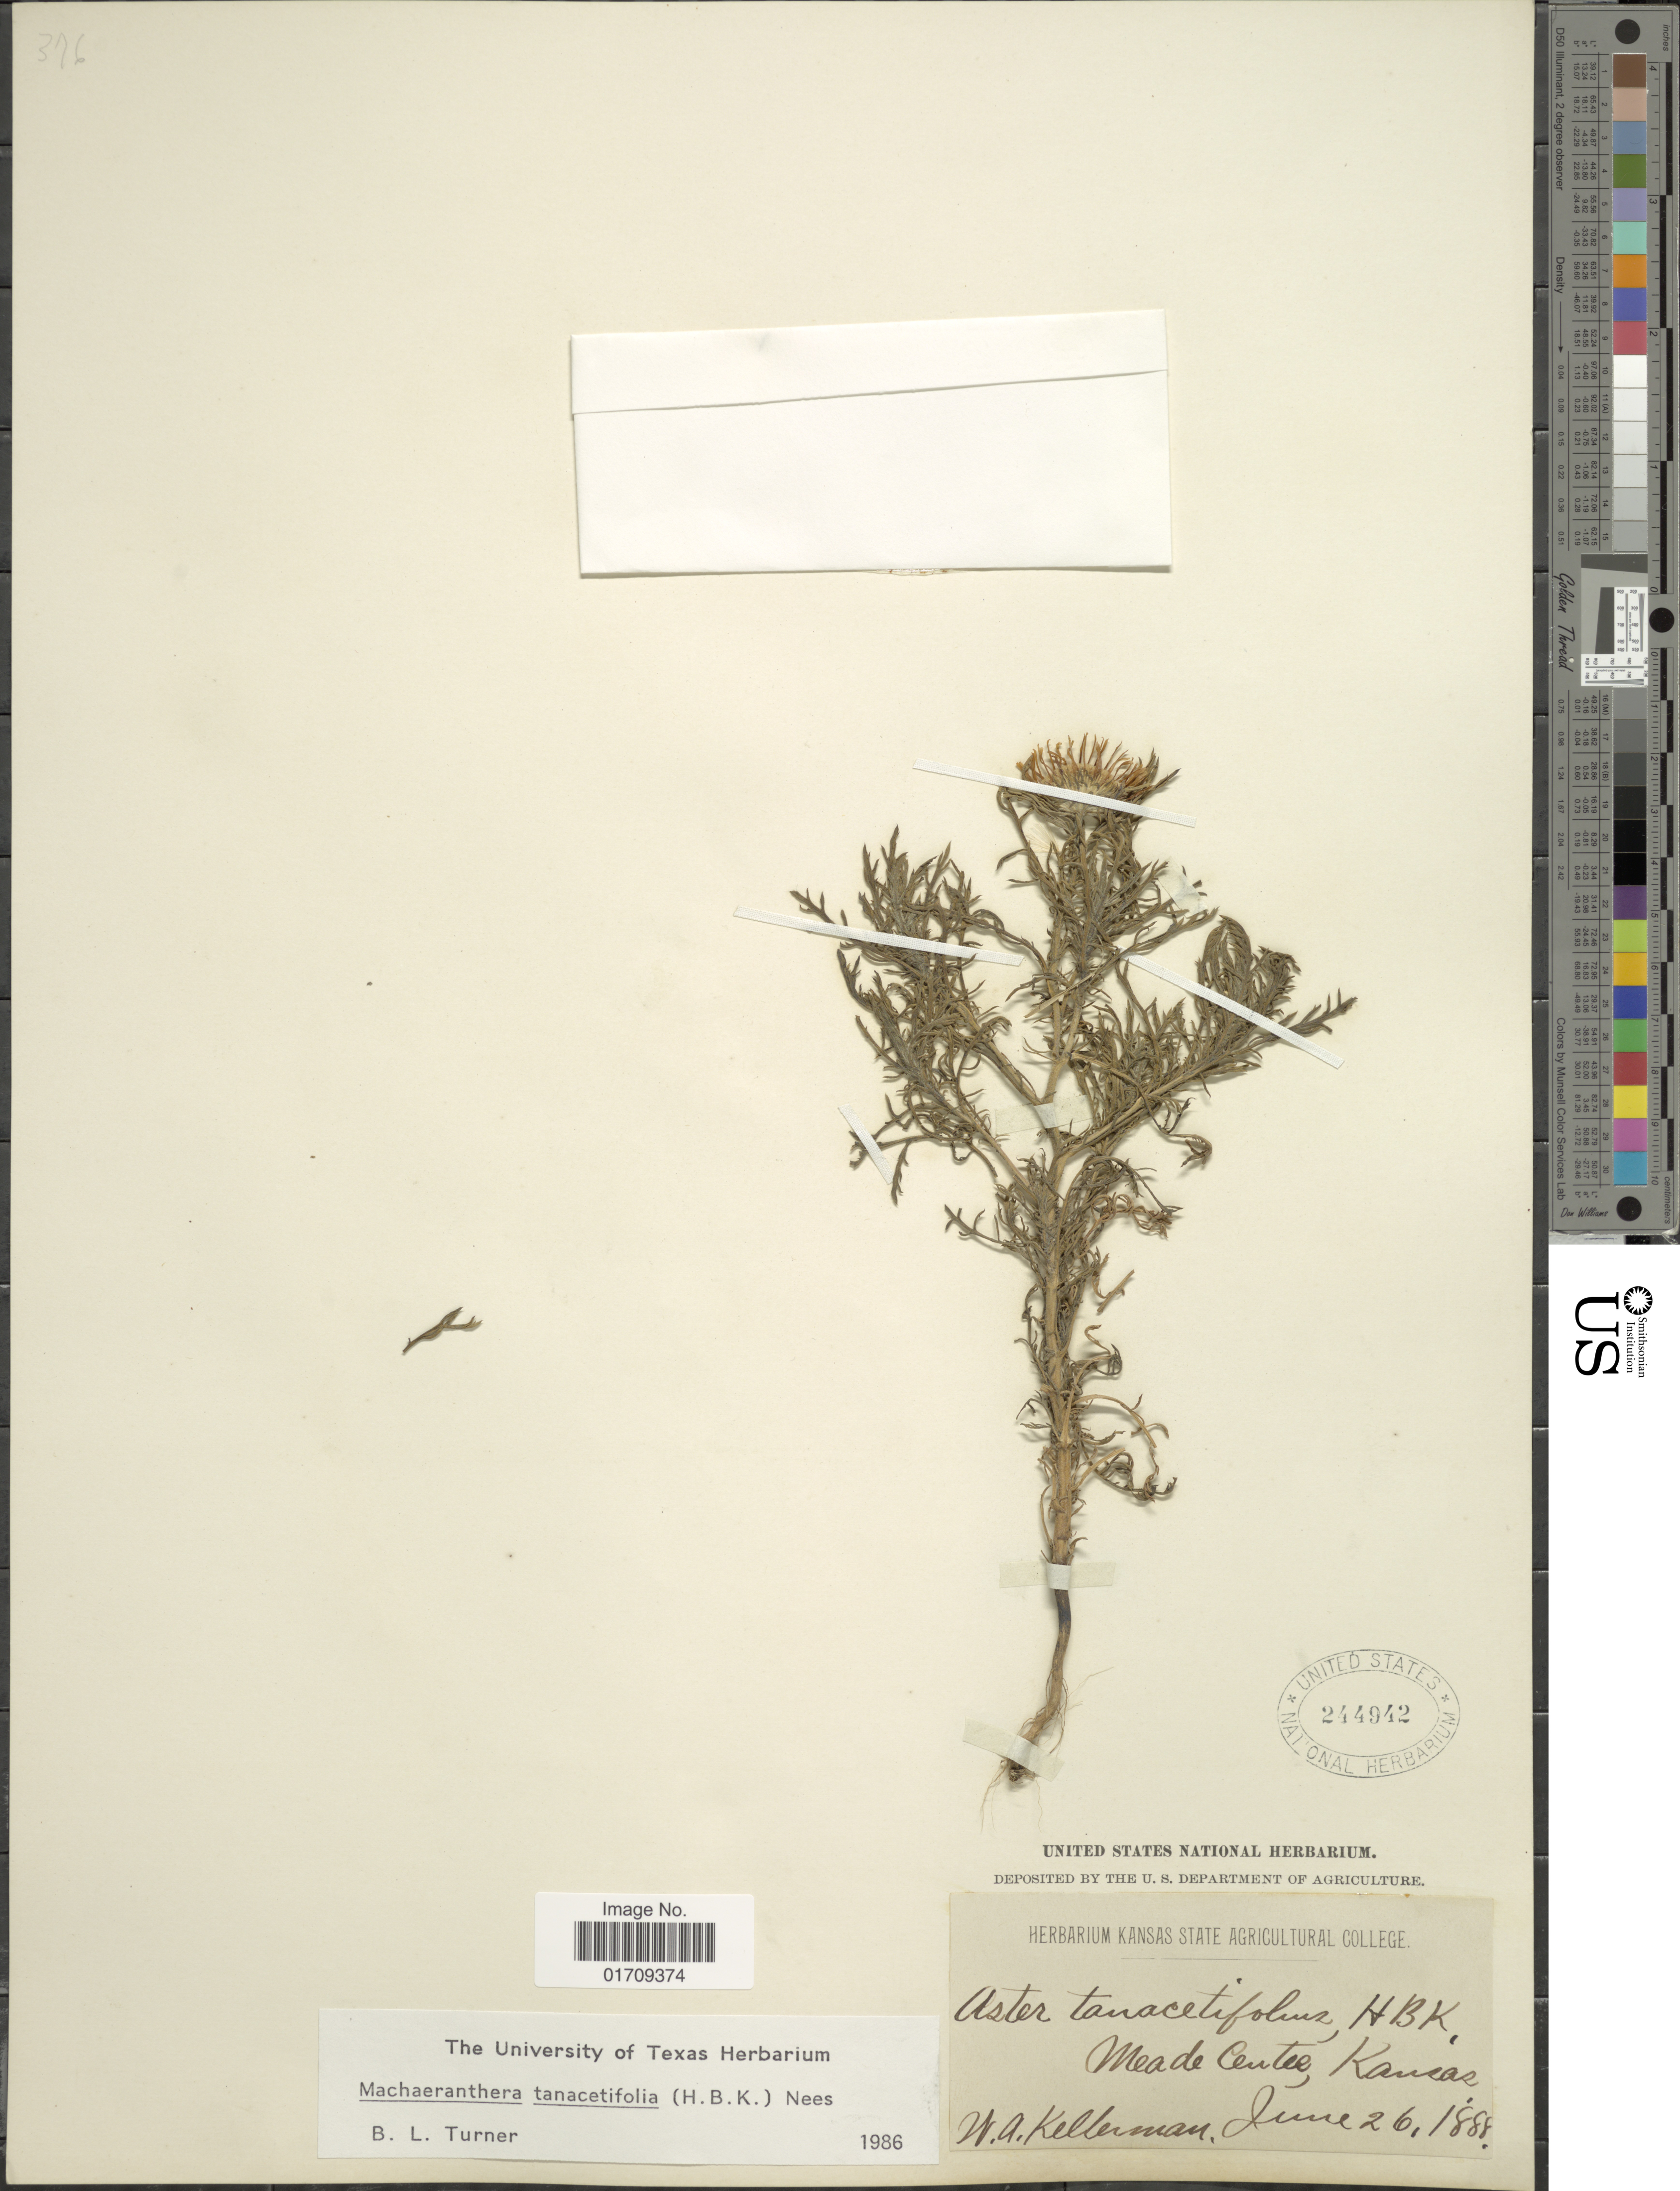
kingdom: Plantae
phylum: Tracheophyta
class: Magnoliopsida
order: Asterales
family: Asteraceae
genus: Machaeranthera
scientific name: Machaeranthera tanacetifolia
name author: (Kunth) Nees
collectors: W. Kellerman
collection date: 1888-06-26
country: United States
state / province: Kansas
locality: Meade Center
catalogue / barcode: US 244942